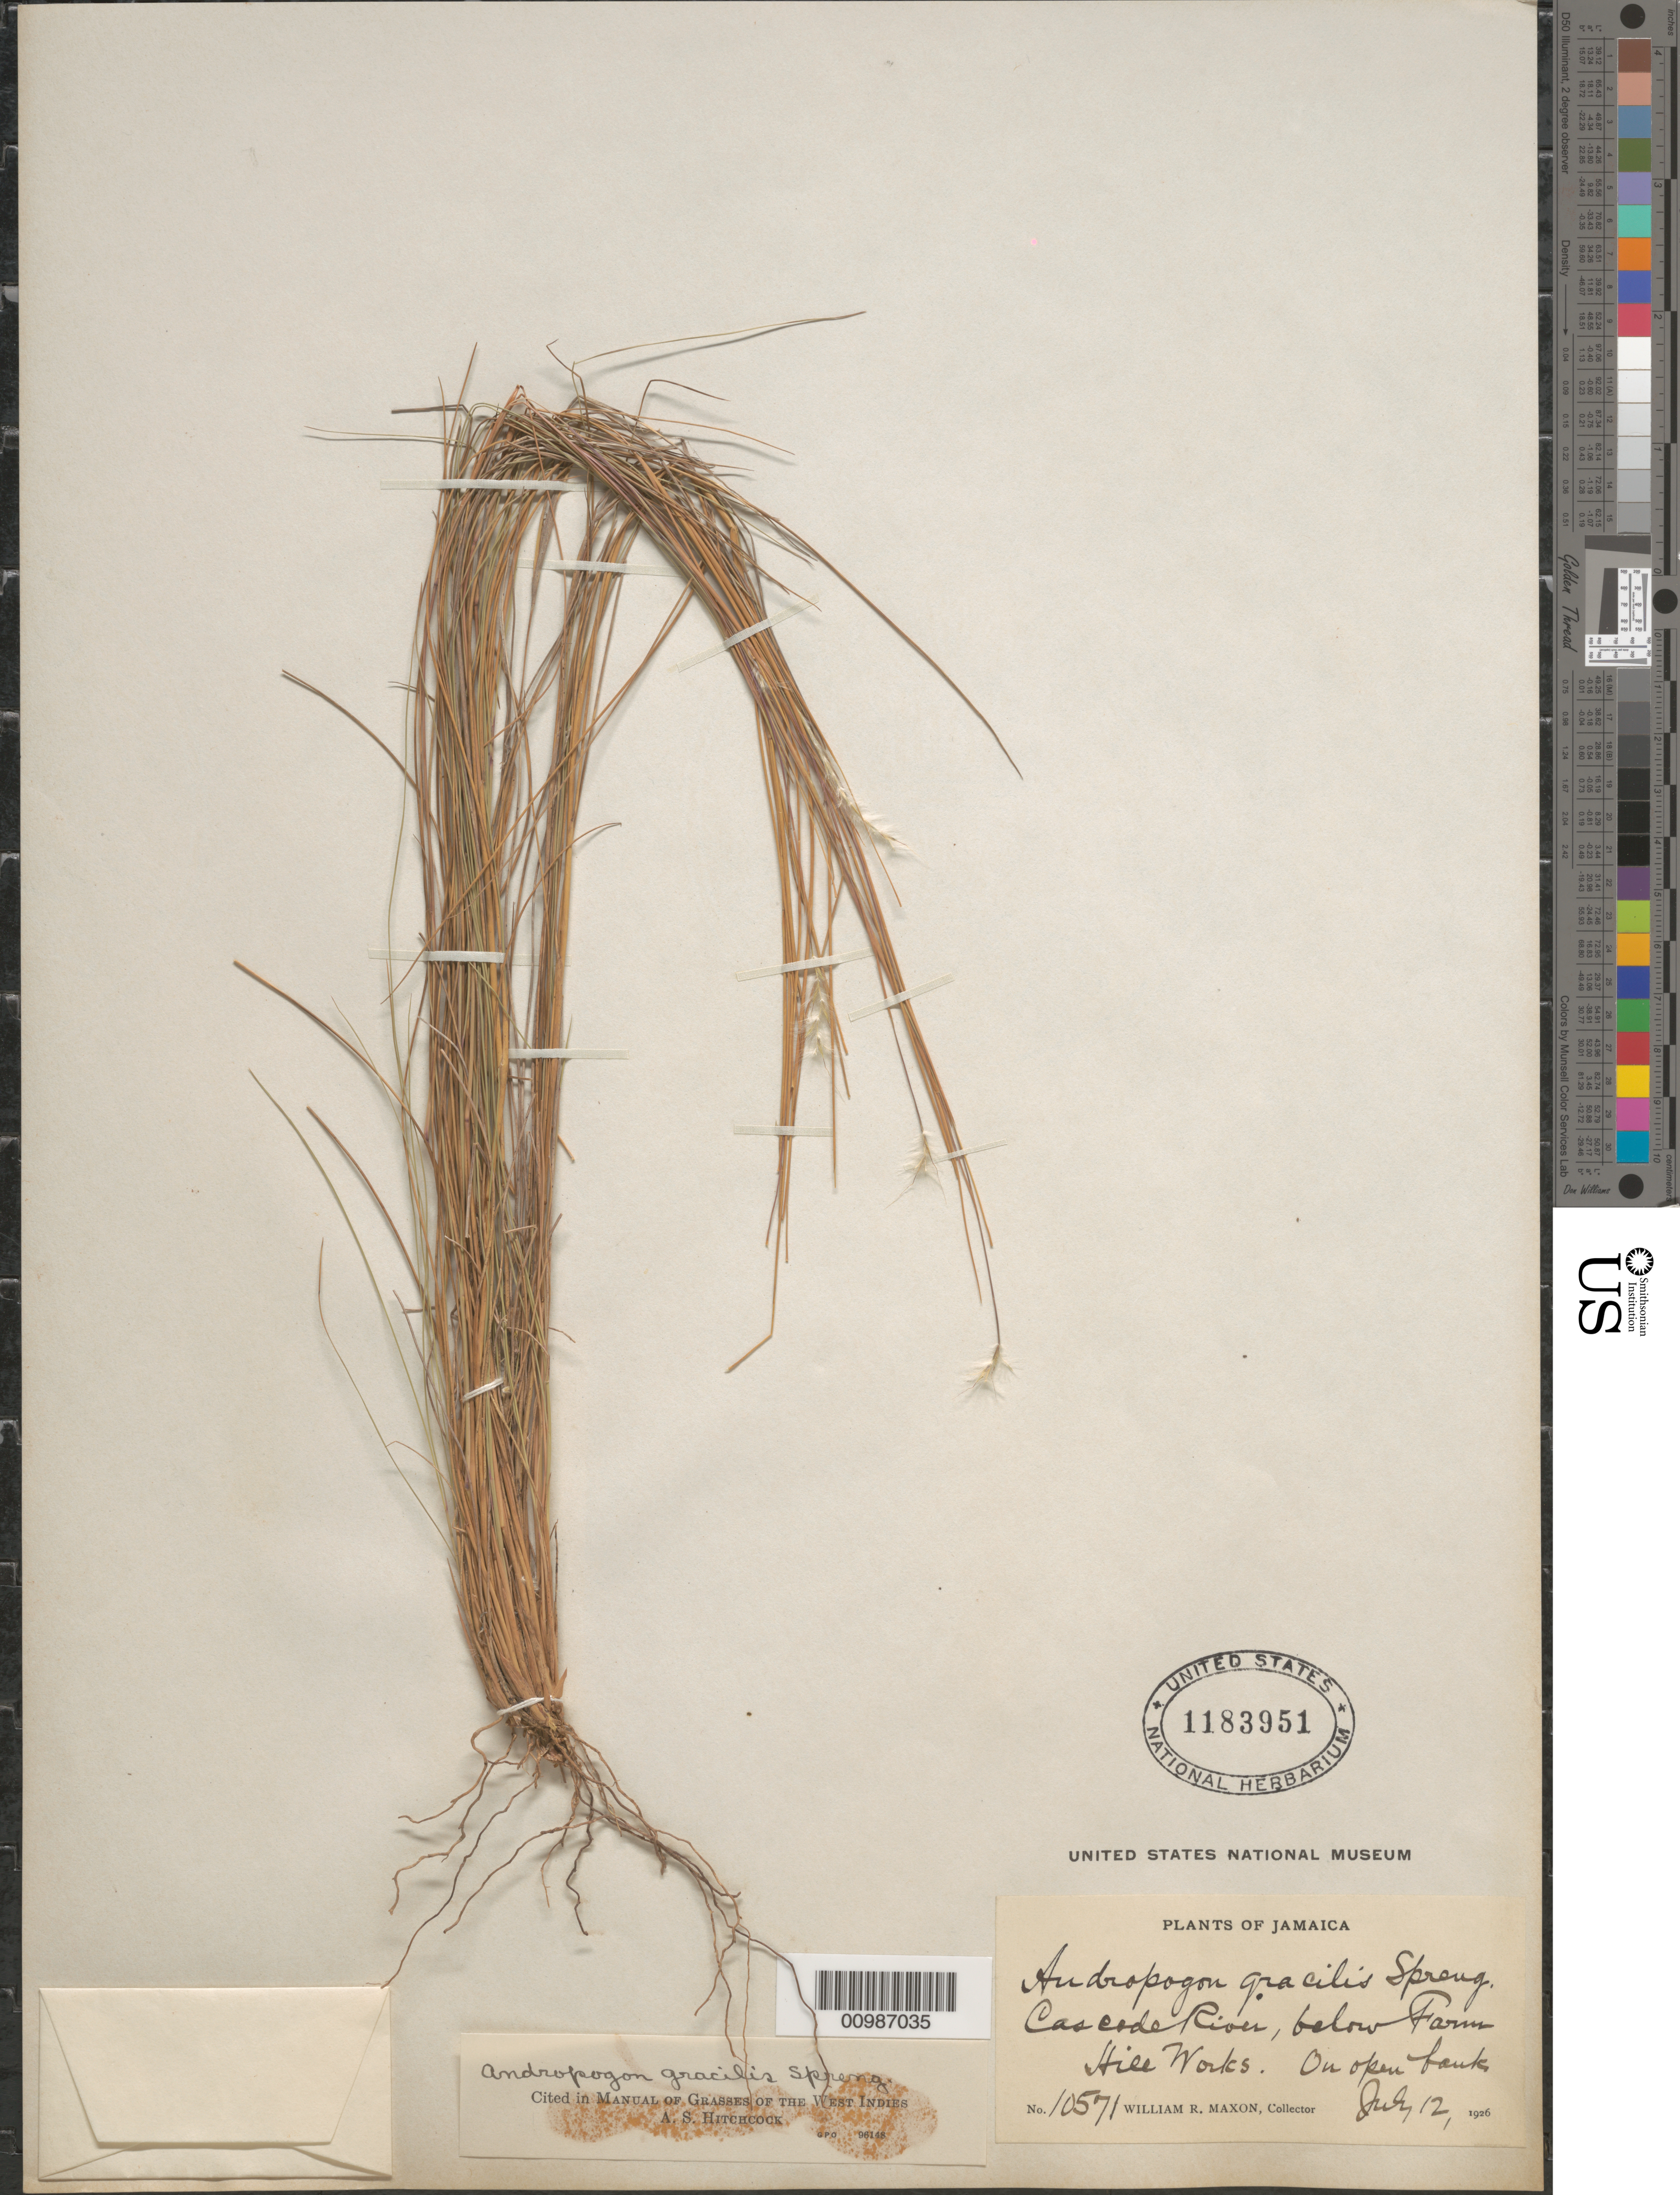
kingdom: Plantae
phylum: Tracheophyta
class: Liliopsida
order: Poales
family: Poaceae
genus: Andropogon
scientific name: Andropogon gracilis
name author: Spreng.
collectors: W. R. Maxon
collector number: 10571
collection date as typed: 12 Jul 1926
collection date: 1926-07-12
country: Jamaica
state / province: Saint Andrew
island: Jamaica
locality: Cascade River, below Farm Hill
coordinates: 0 N, 0 E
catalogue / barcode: US 1183951